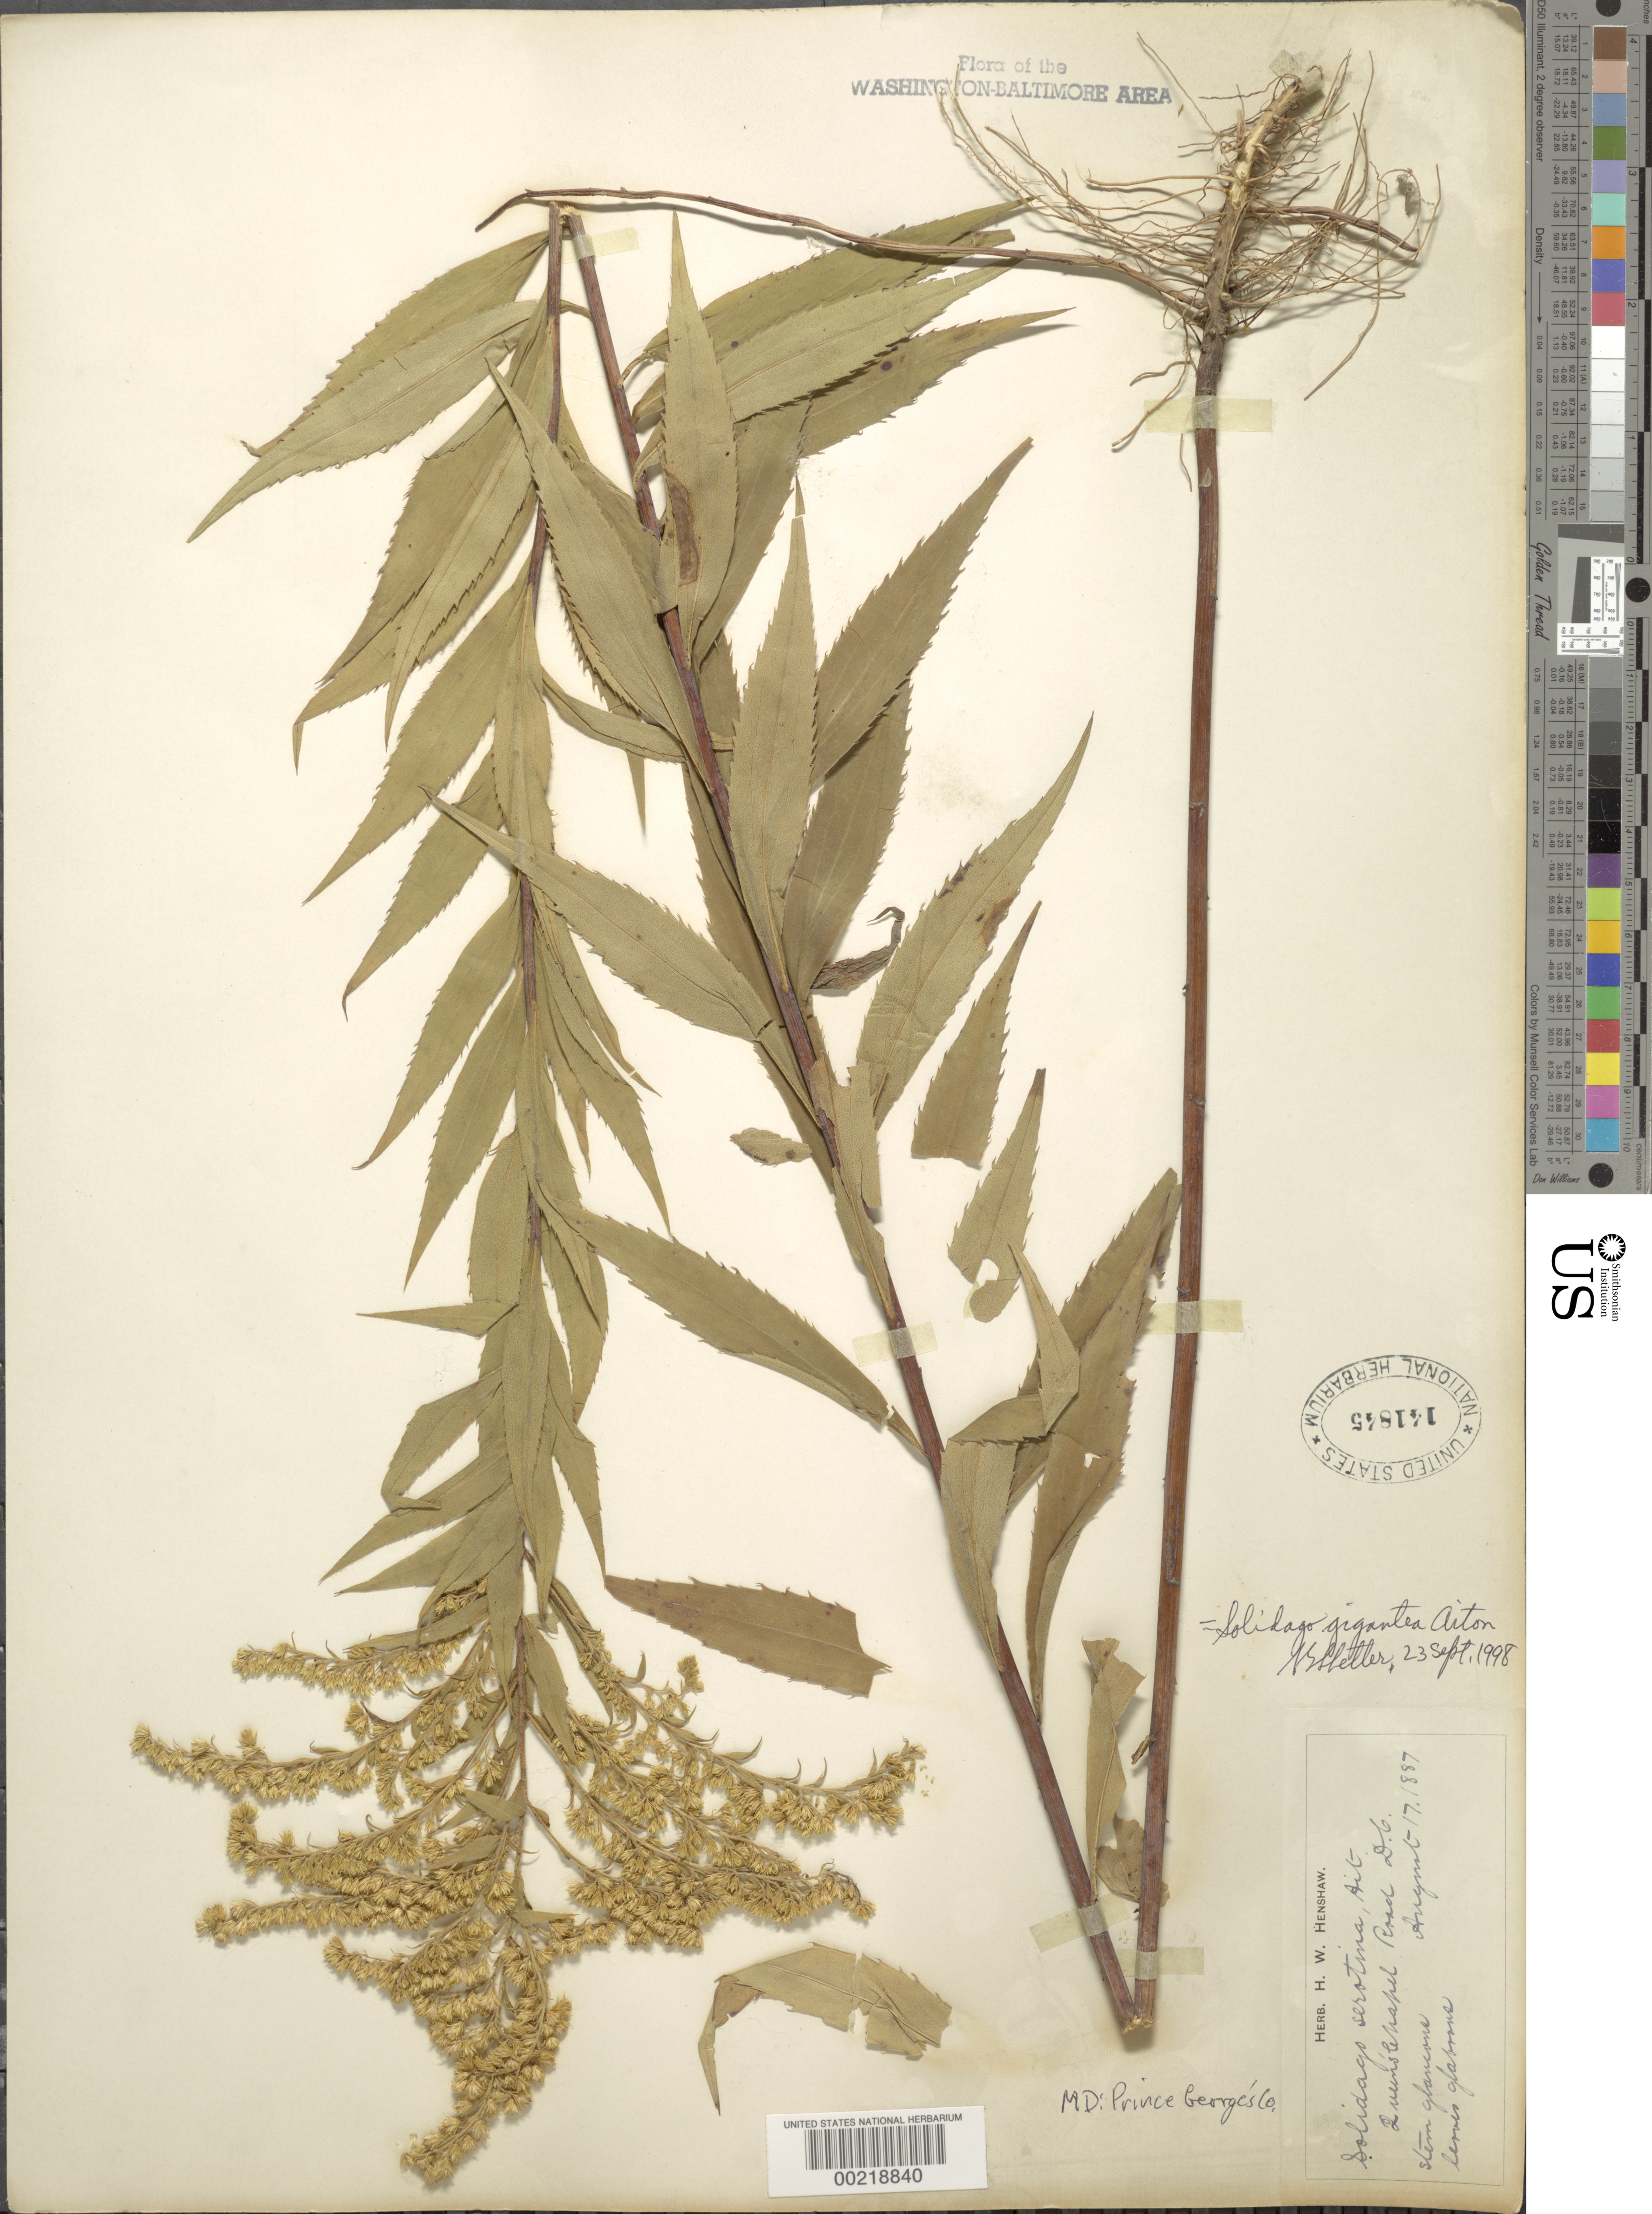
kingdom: Plantae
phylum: Tracheophyta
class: Magnoliopsida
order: Asterales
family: Asteraceae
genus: Solidago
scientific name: Solidago gigantea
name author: Aiton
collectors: H. Henshaw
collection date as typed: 17 Aug 1887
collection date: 1887-08-17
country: United States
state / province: Maryland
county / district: Prince George's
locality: Queens Chapel Road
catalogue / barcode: US 141845